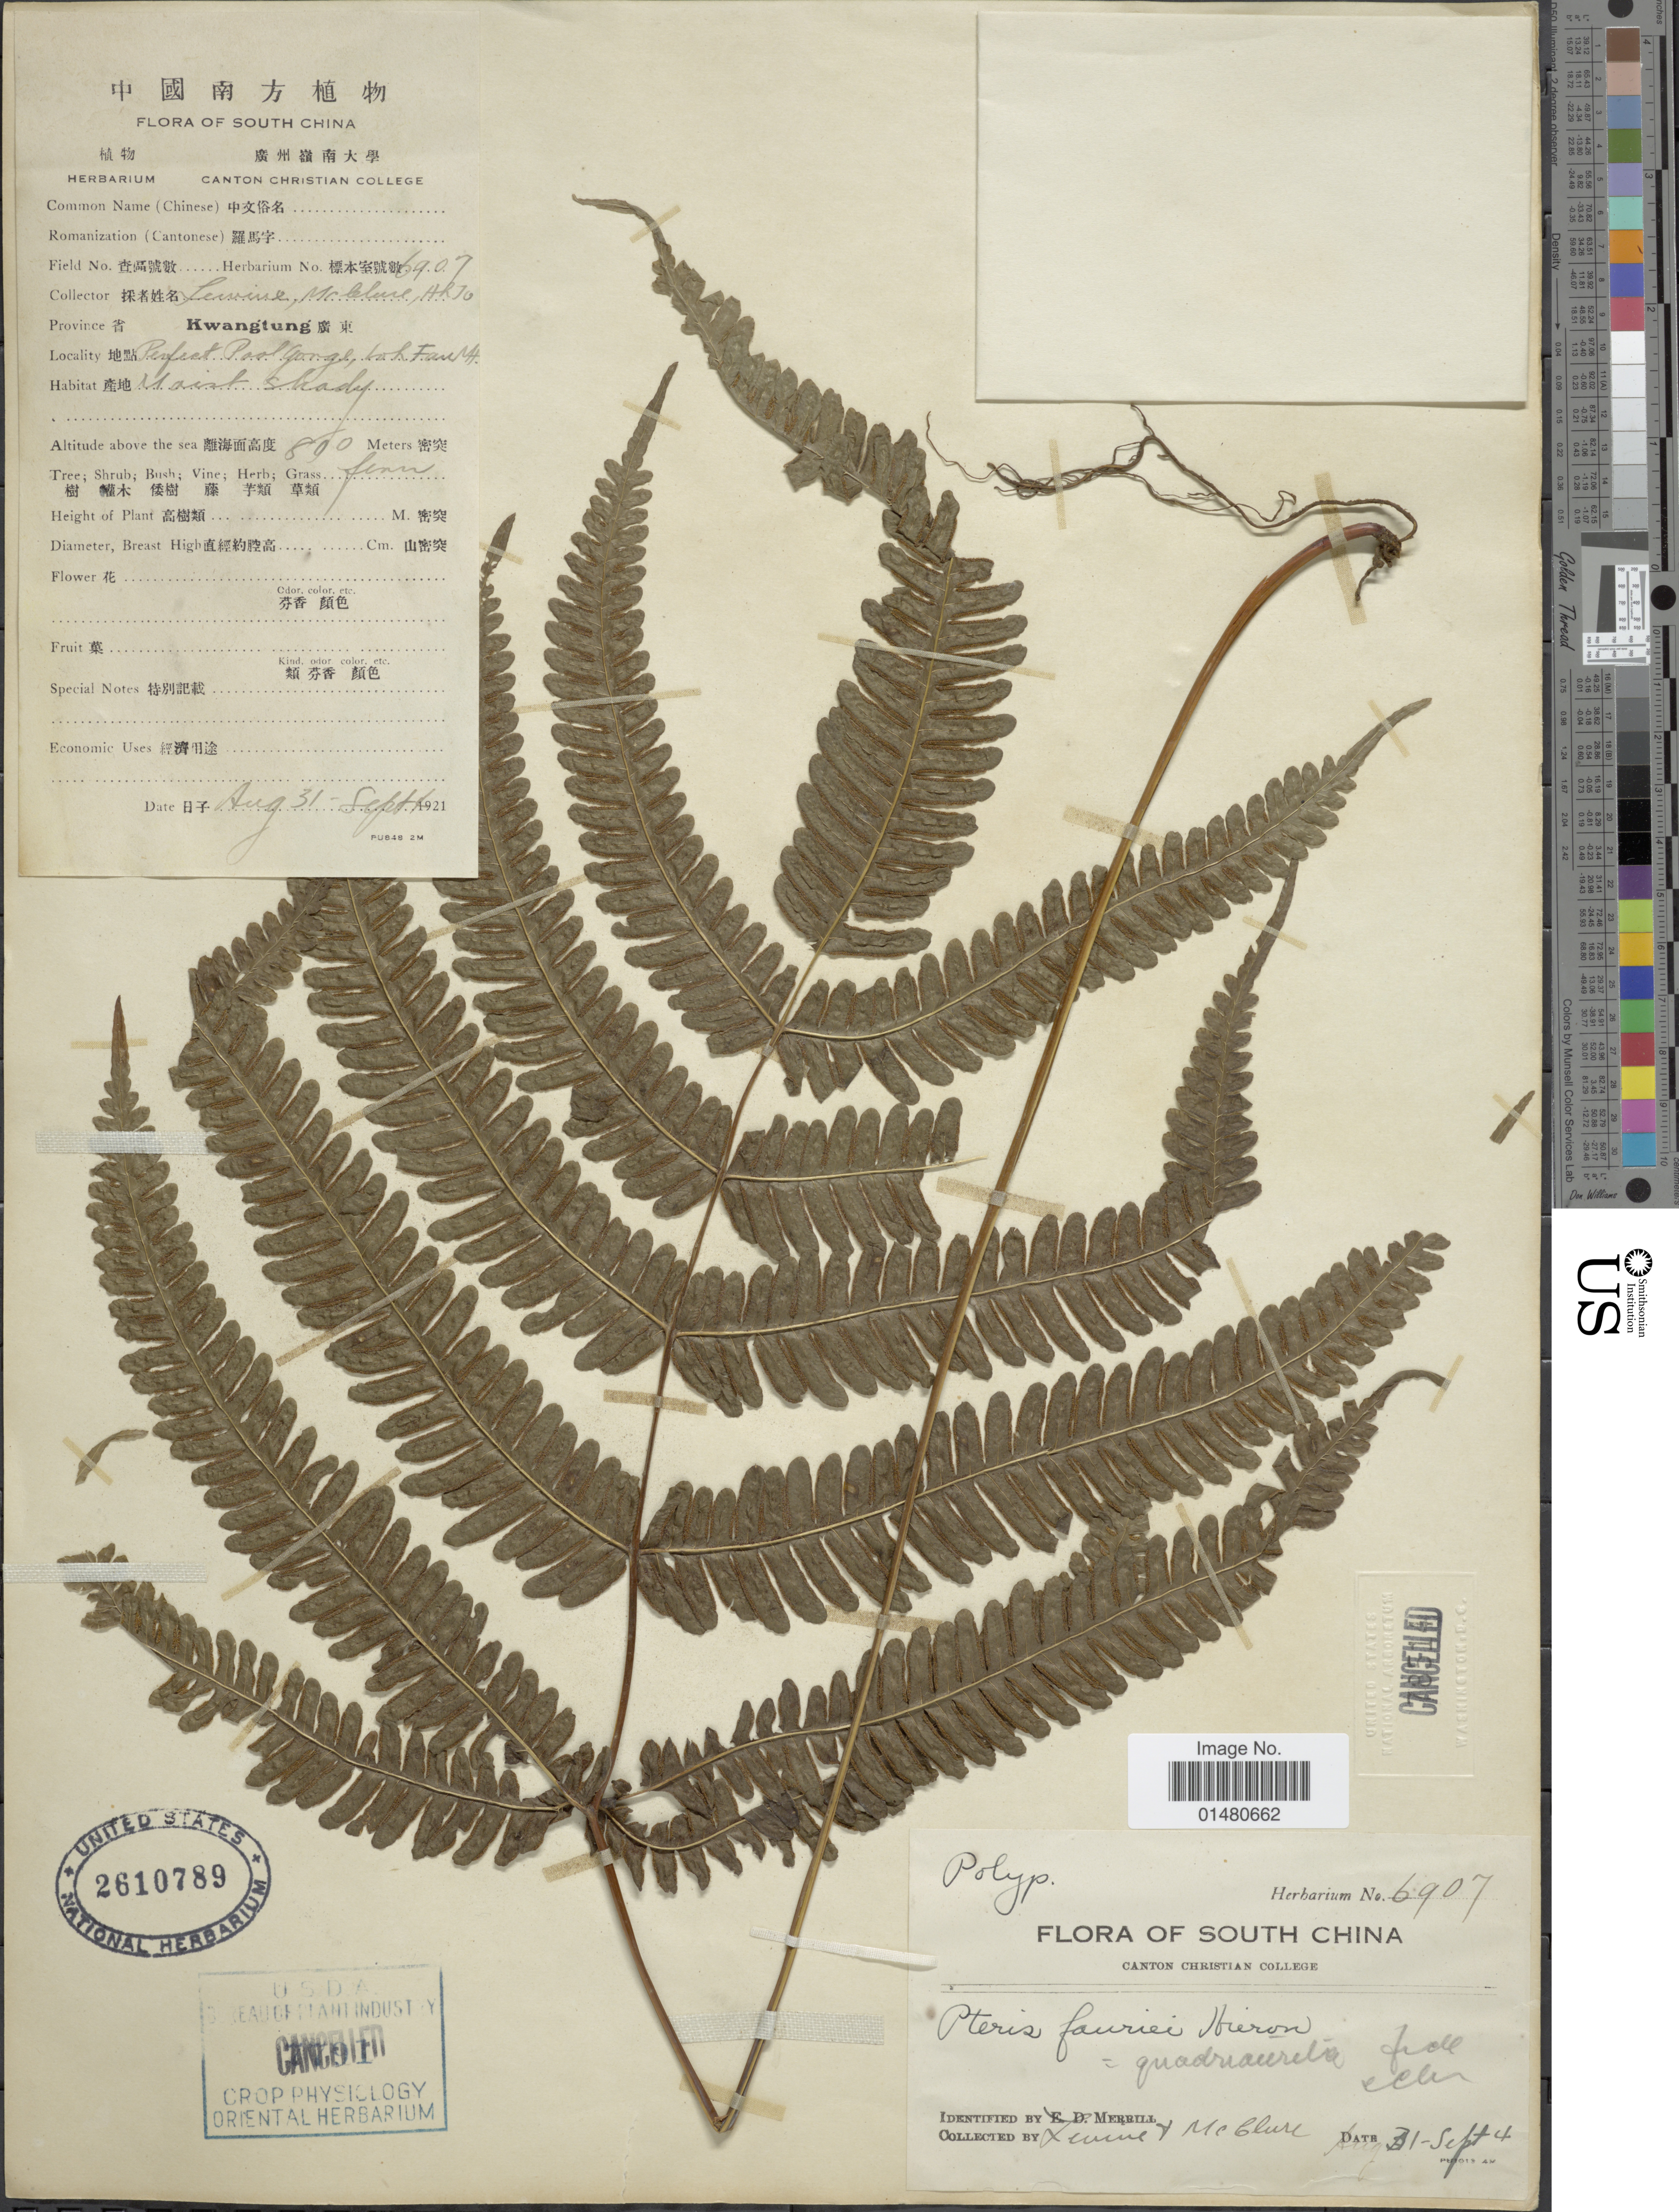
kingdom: Plantae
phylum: Tracheophyta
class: Polypodiopsida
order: Polypodiales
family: Pteridaceae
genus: Pteris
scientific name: Pteris fauriei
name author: Hieron.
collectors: -. Levine & McClure, --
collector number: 6907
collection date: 1921-08-31/1921-09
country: China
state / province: Guangdong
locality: Province Kwangtung, Perfect Pool Gorge, [illegible text]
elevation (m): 890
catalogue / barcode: US 2610789